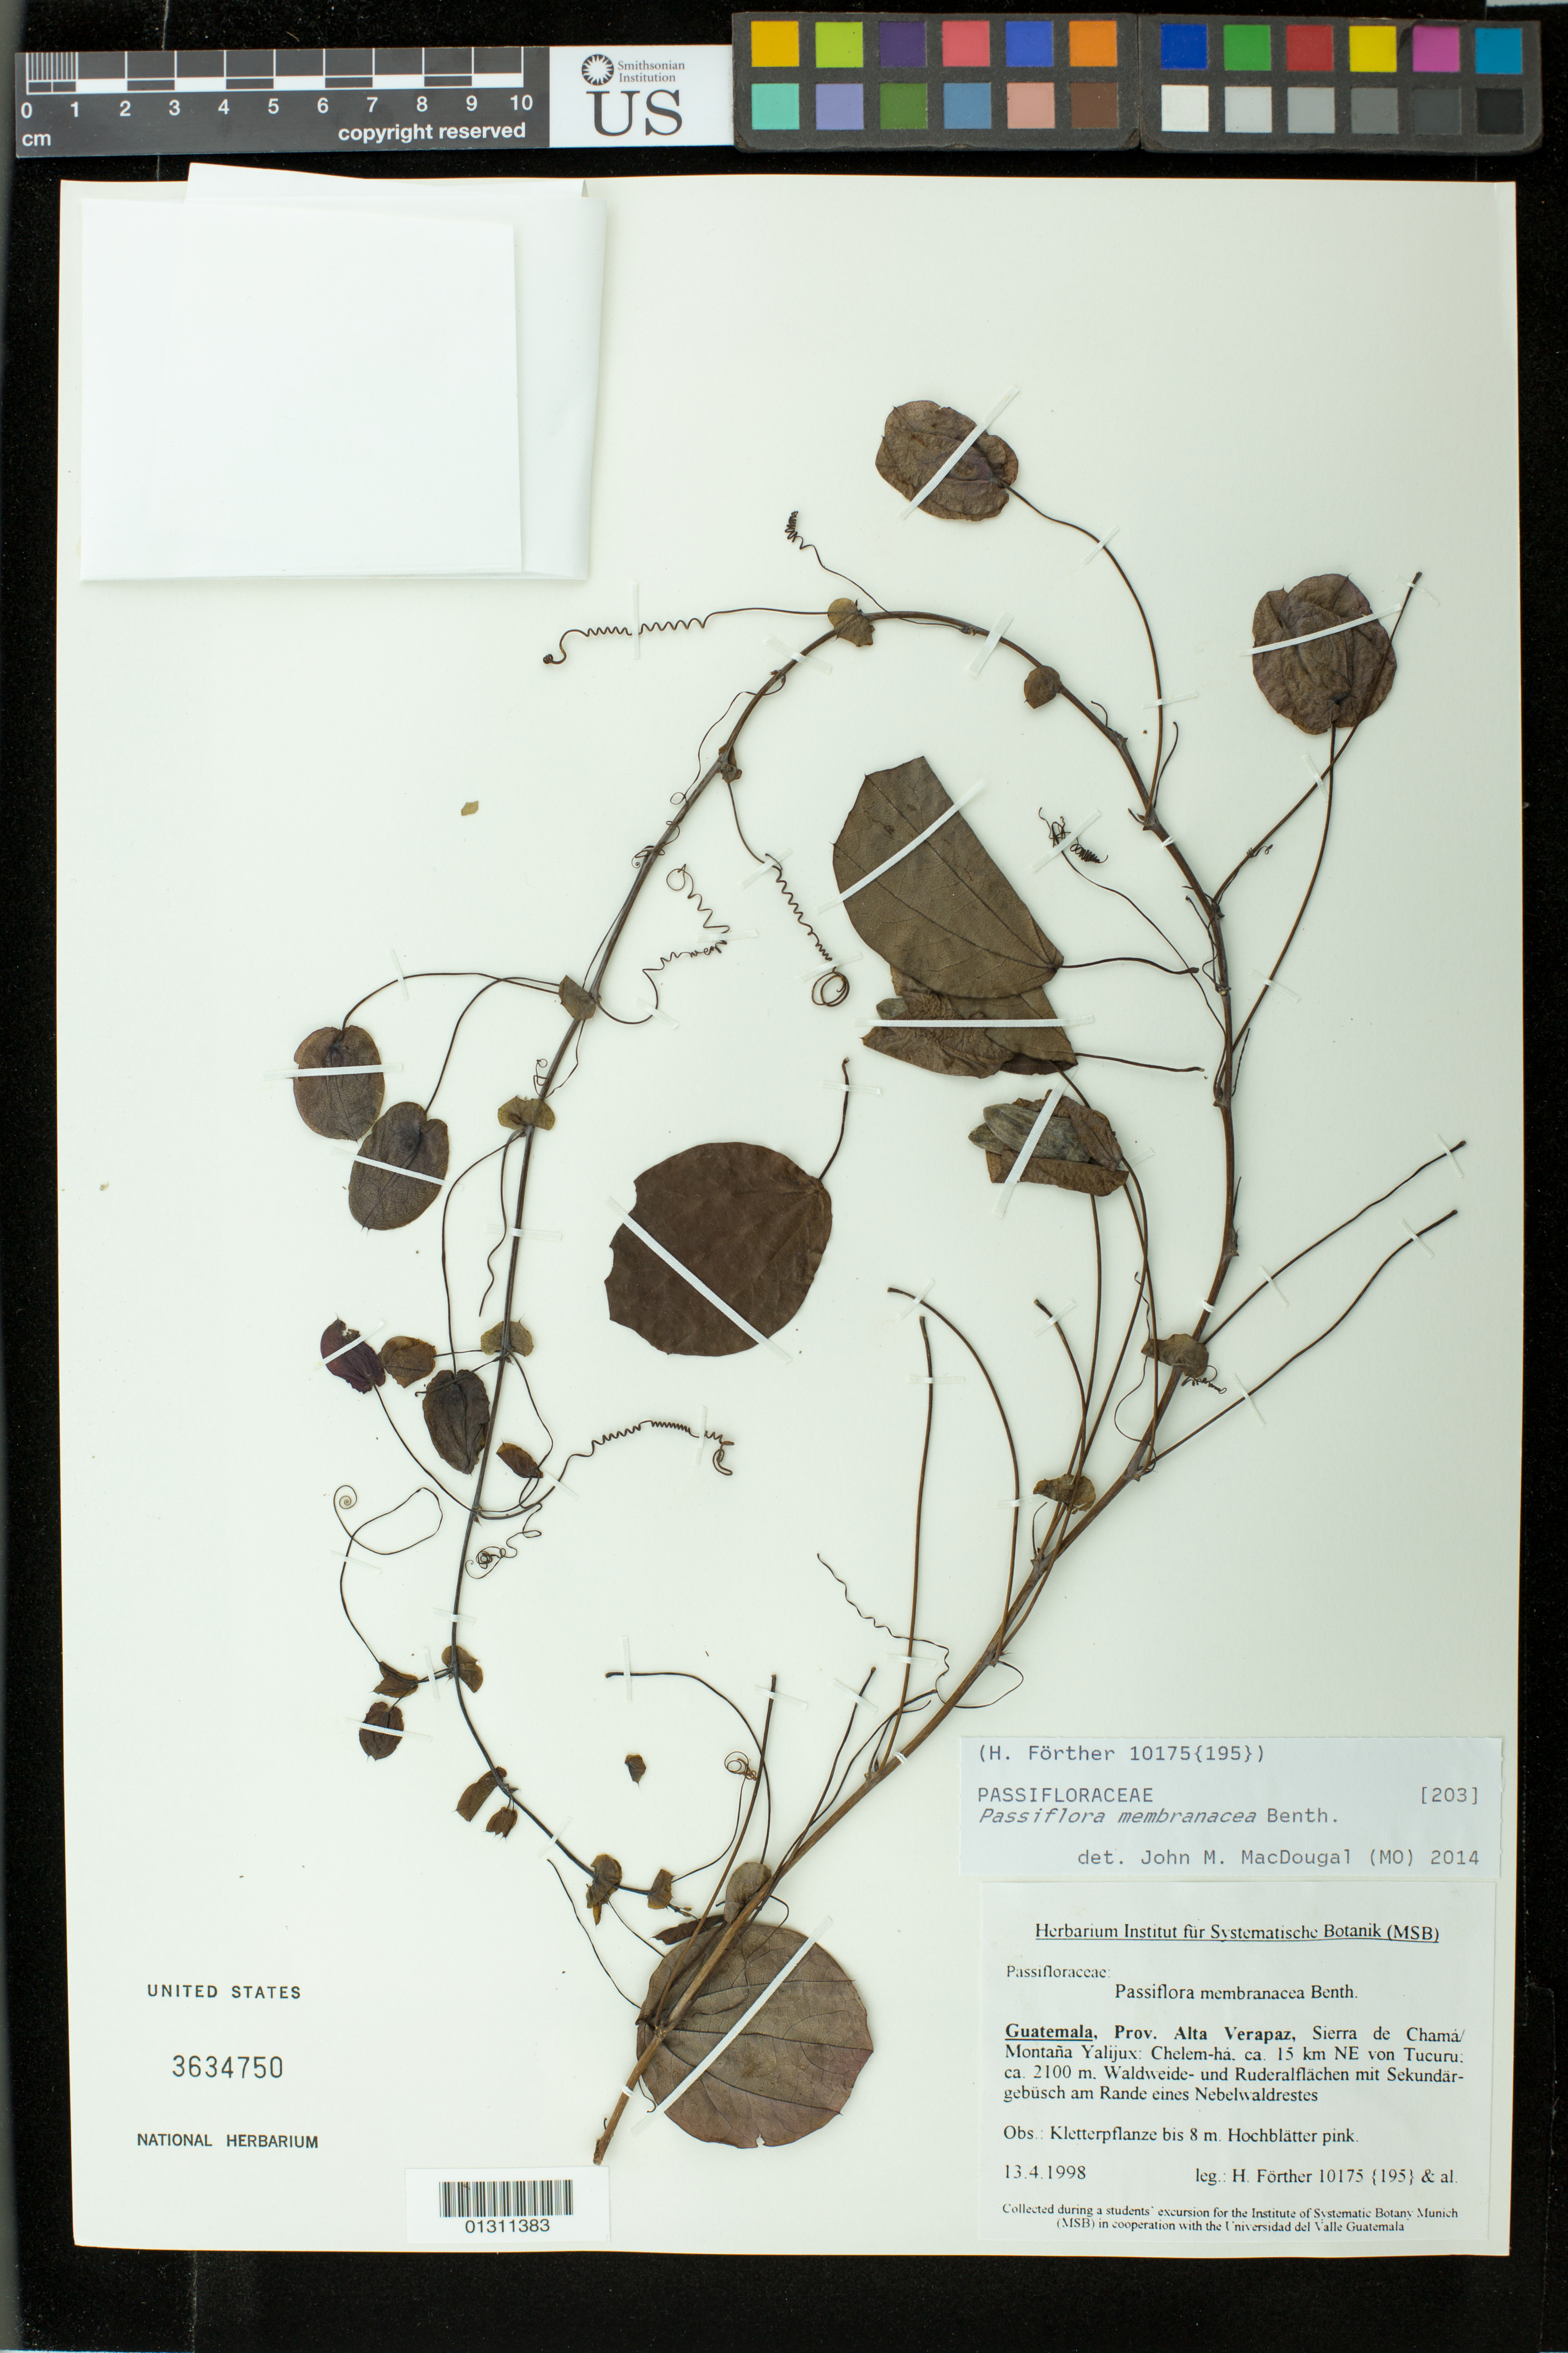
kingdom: Plantae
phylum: Tracheophyta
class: Magnoliopsida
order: Malpighiales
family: Passifloraceae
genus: Passiflora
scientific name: Passiflora membranacea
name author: Benth.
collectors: H. Fôrther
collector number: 10175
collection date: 1998-04-13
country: Guatemala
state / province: Alta Verapaz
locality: Sierra de Chama/Montana Yalijux, Chelem-ha, approx 15 km NE of Tucuru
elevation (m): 2100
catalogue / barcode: US 3634750